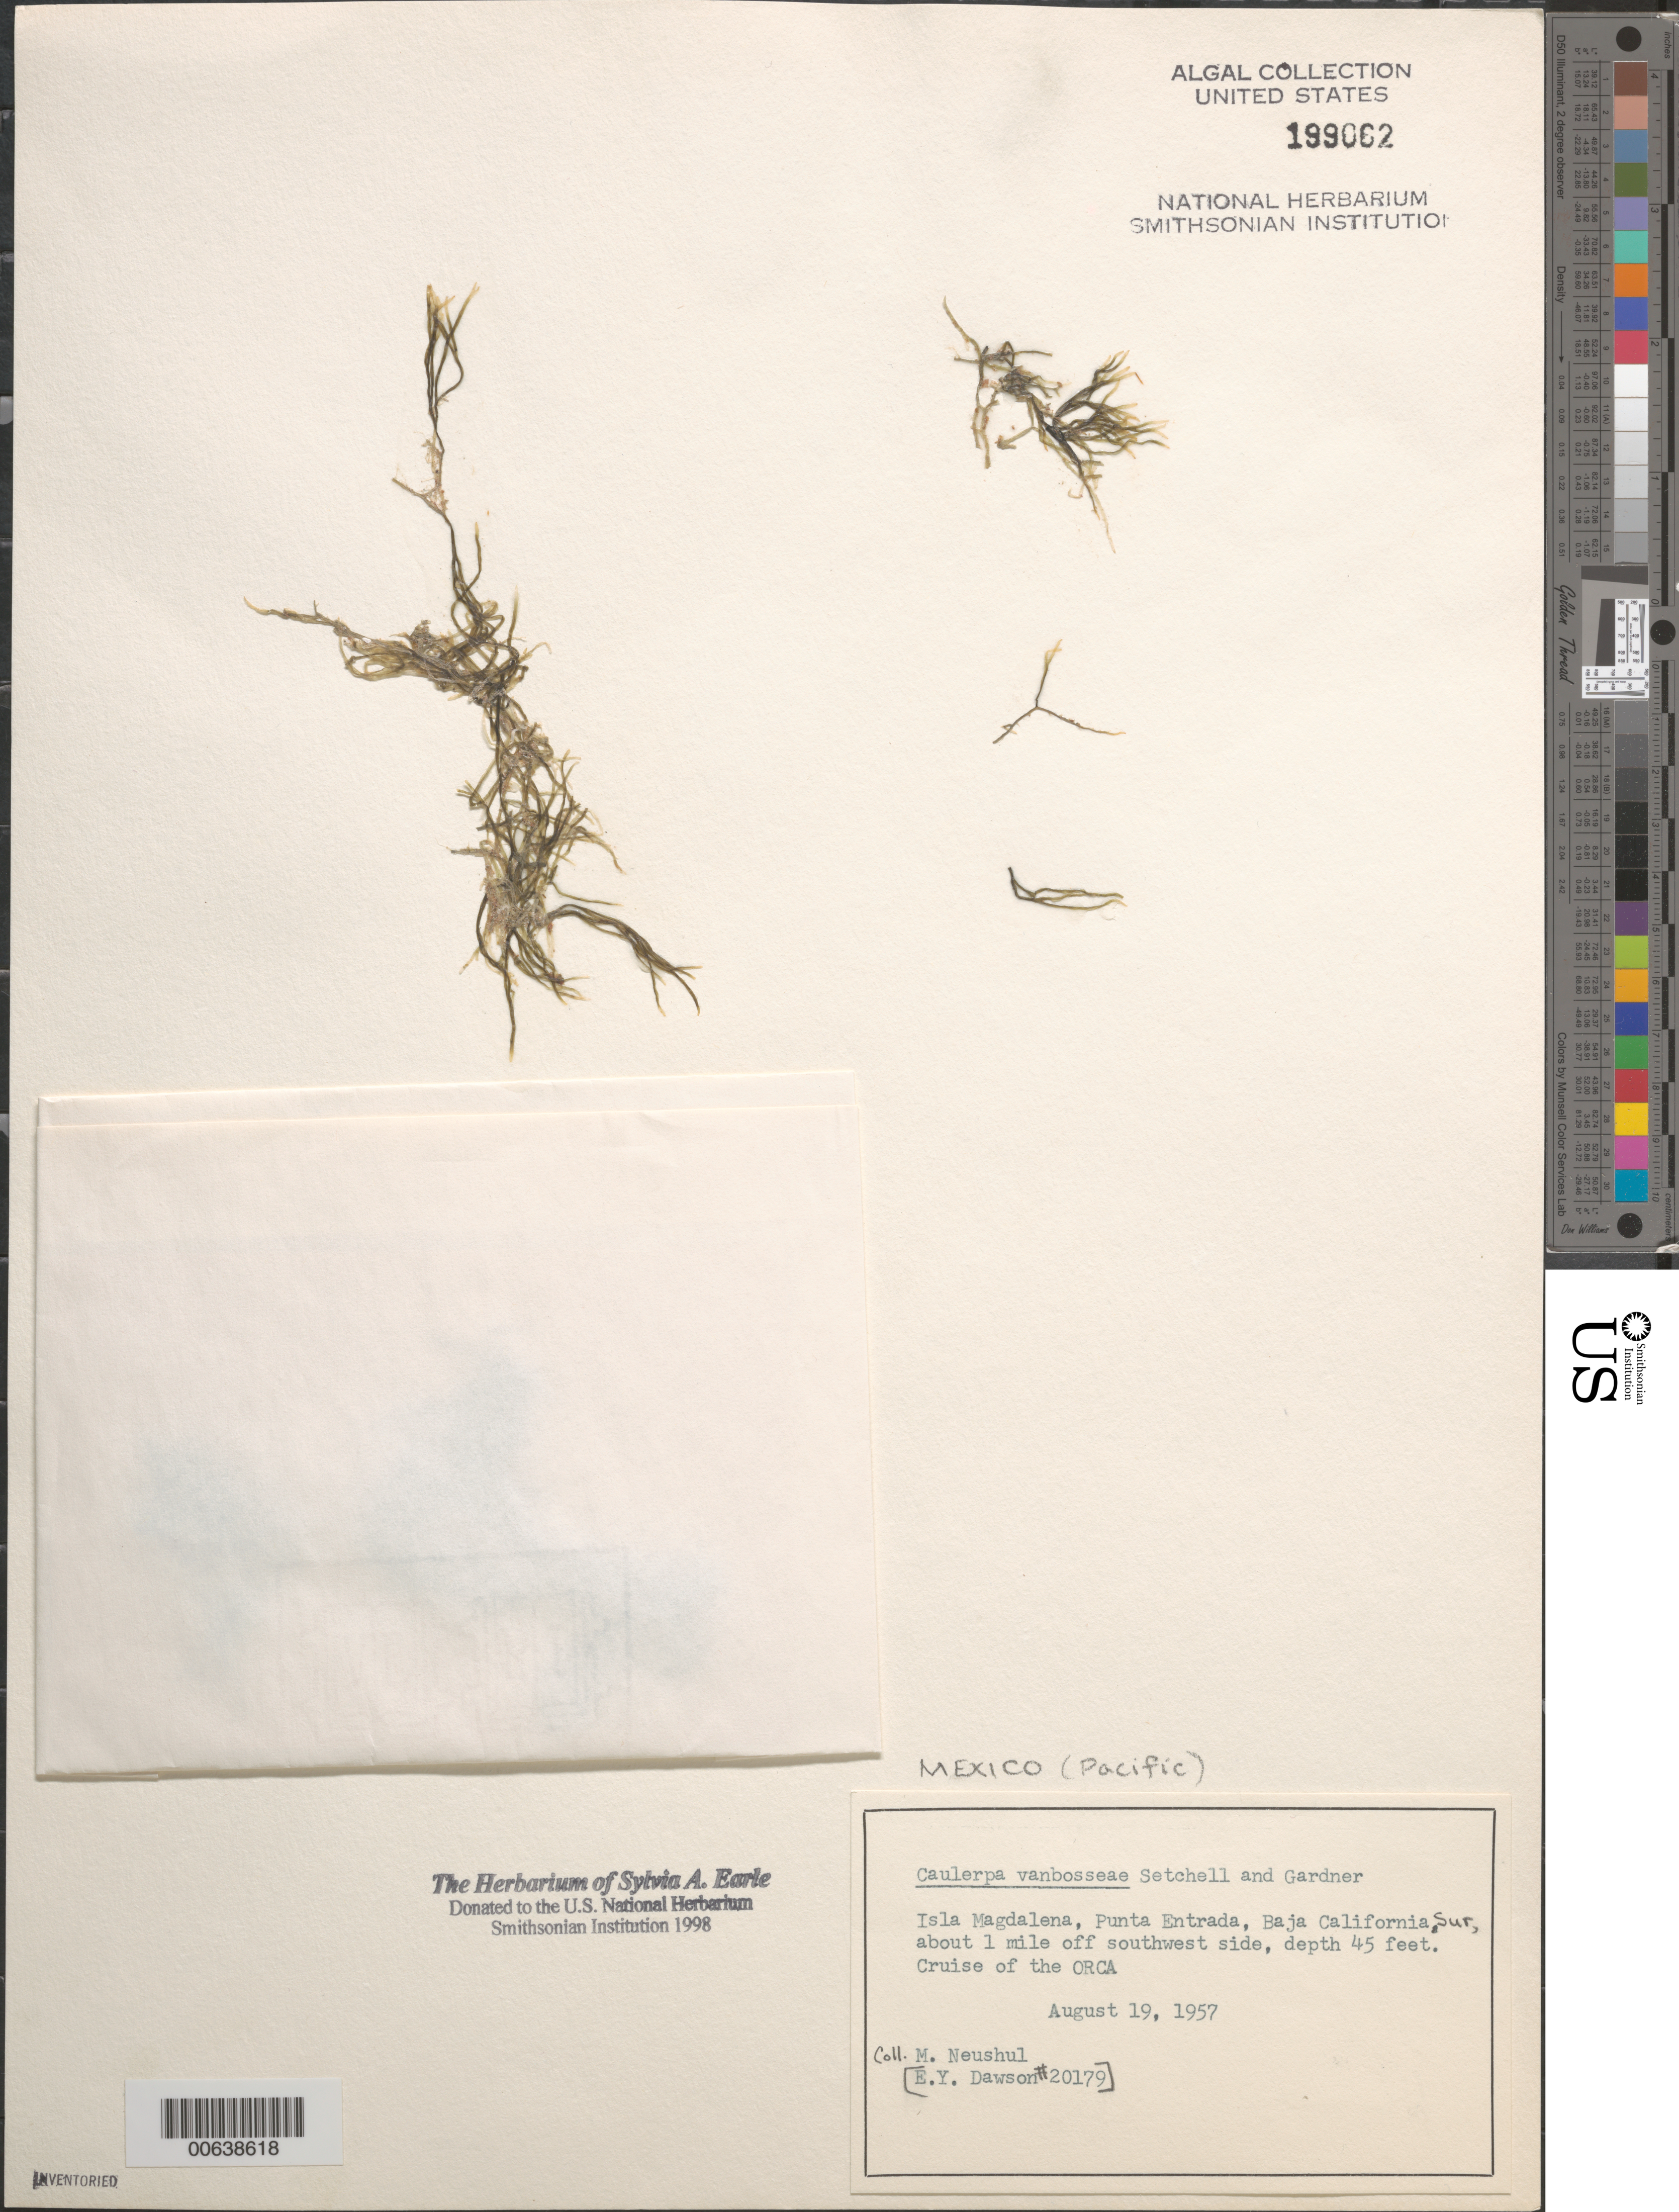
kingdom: Plantae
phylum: Chlorophyta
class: Ulvophyceae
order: Ulvales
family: Ulvaceae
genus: Ulva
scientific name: Ulva linza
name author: L.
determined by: Algae name updating Project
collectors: M. Neushul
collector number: EYD 20179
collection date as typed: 19 Aug 1957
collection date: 1957-08-19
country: Mexico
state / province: Baja California Sur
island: Isla Magdalena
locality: Off Punta Entrada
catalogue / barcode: US 199062